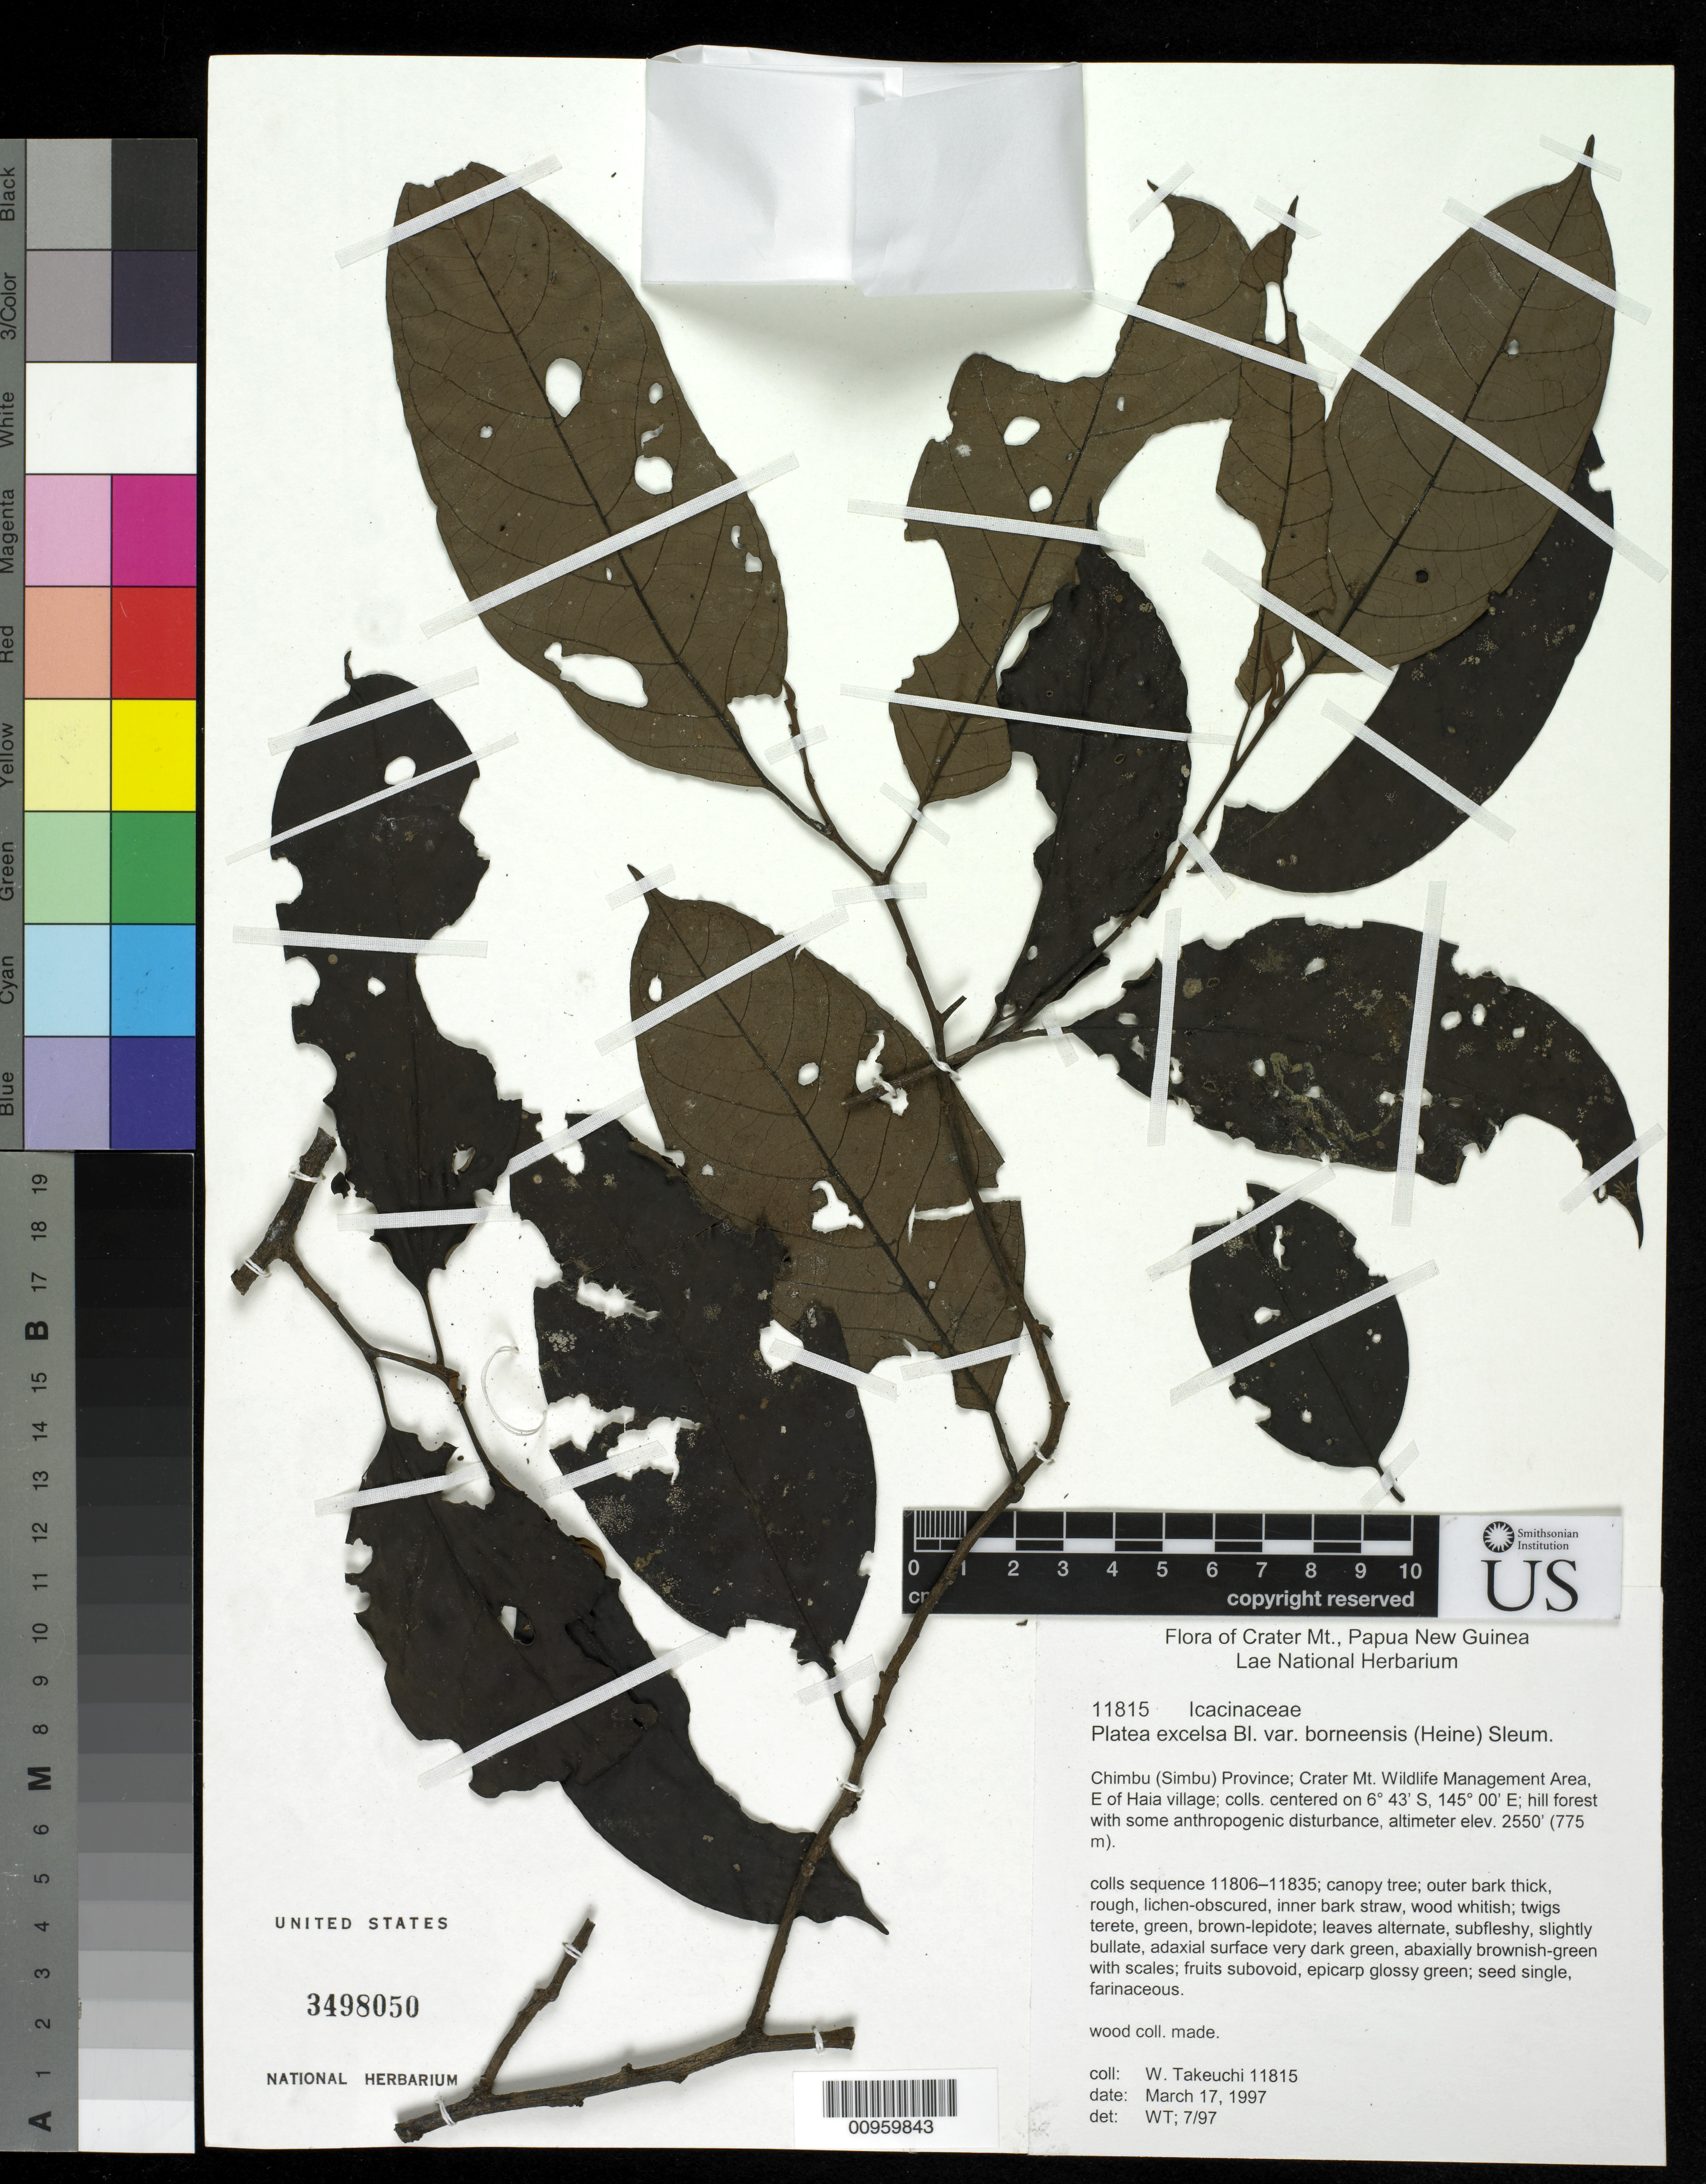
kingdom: Plantae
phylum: Tracheophyta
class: Magnoliopsida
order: Metteniusales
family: Metteniusaceae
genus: Platea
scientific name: Platea excelsa var. borneensia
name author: (Blume) Sleumer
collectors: W. N. Takeuchi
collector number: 11815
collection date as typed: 17 Mar 1997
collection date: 1997-03-17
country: Papua New Guinea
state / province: Chimbu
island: New Guinea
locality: Crater Mt. Wildlife Management Area. E of Haia village. Hill forest with some anthropogenic disturbance.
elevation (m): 777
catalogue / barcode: US 3498050